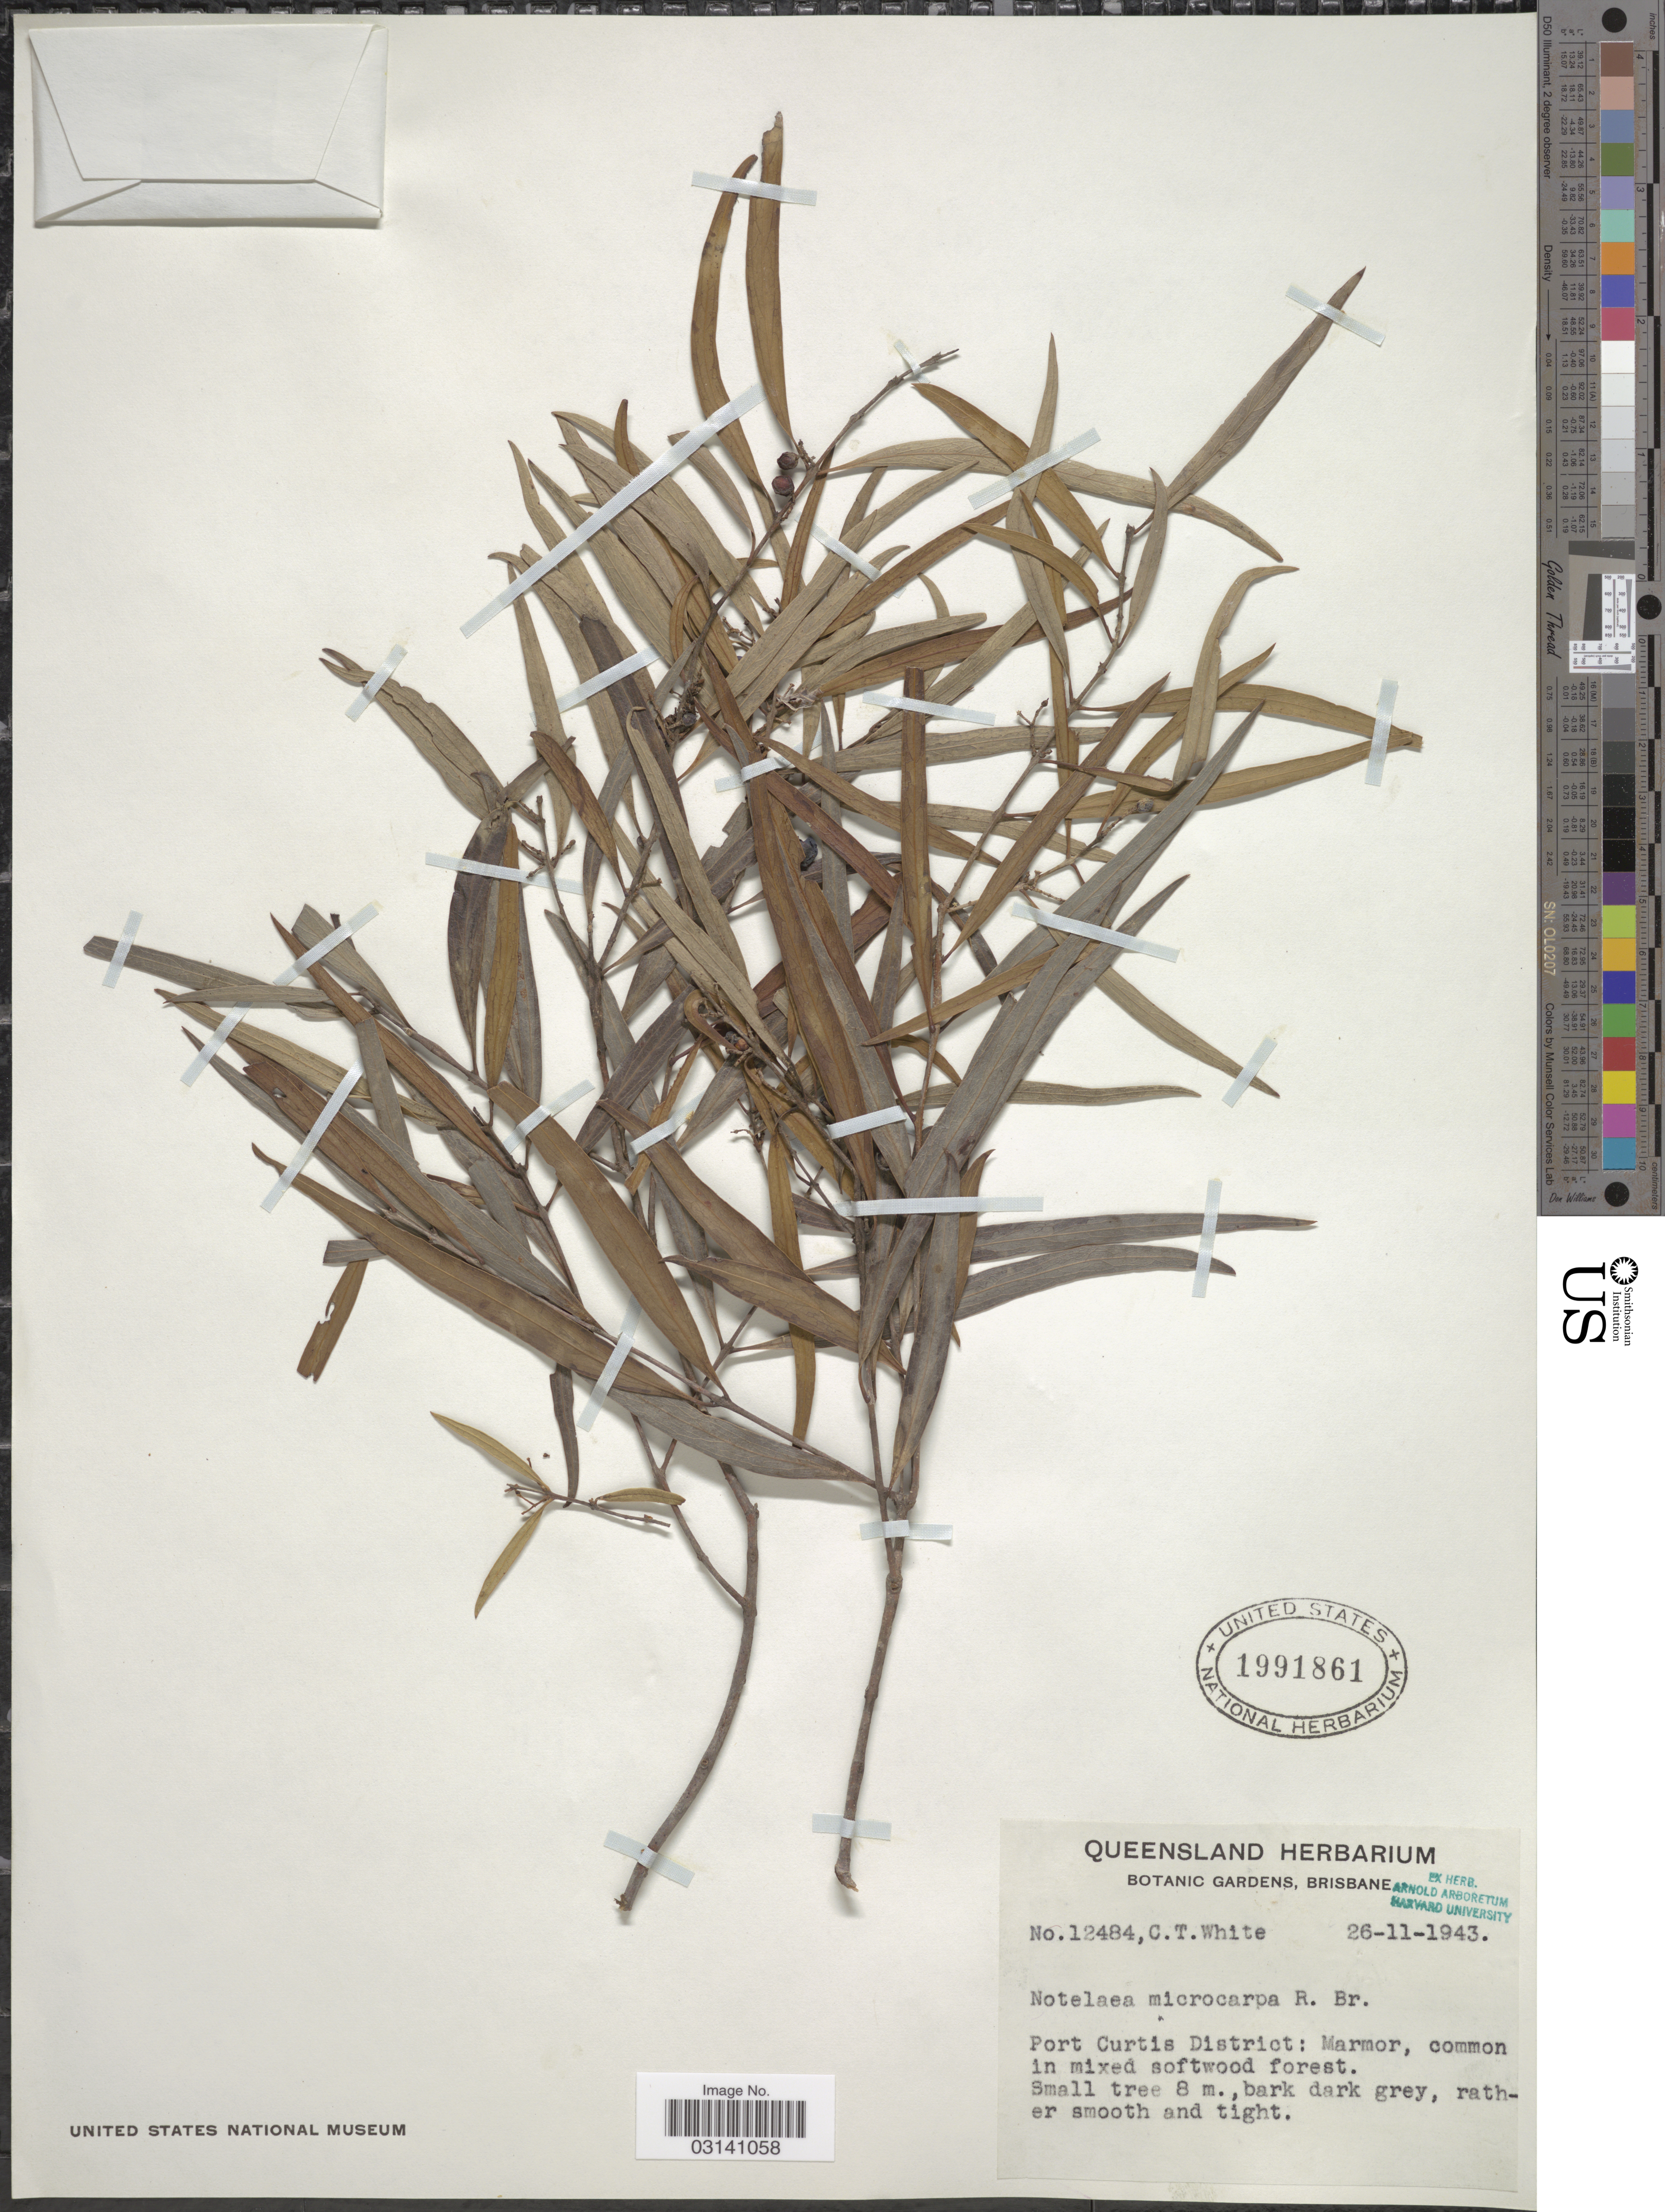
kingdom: Plantae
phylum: Tracheophyta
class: Magnoliopsida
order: Lamiales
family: Oleaceae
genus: Notelaea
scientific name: Notelaea microcarpa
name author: R. Br.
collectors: C. T. White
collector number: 12484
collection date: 1943-11-26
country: Australia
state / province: Queensland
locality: Port Curtis District: Marmor.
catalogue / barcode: US 1991861